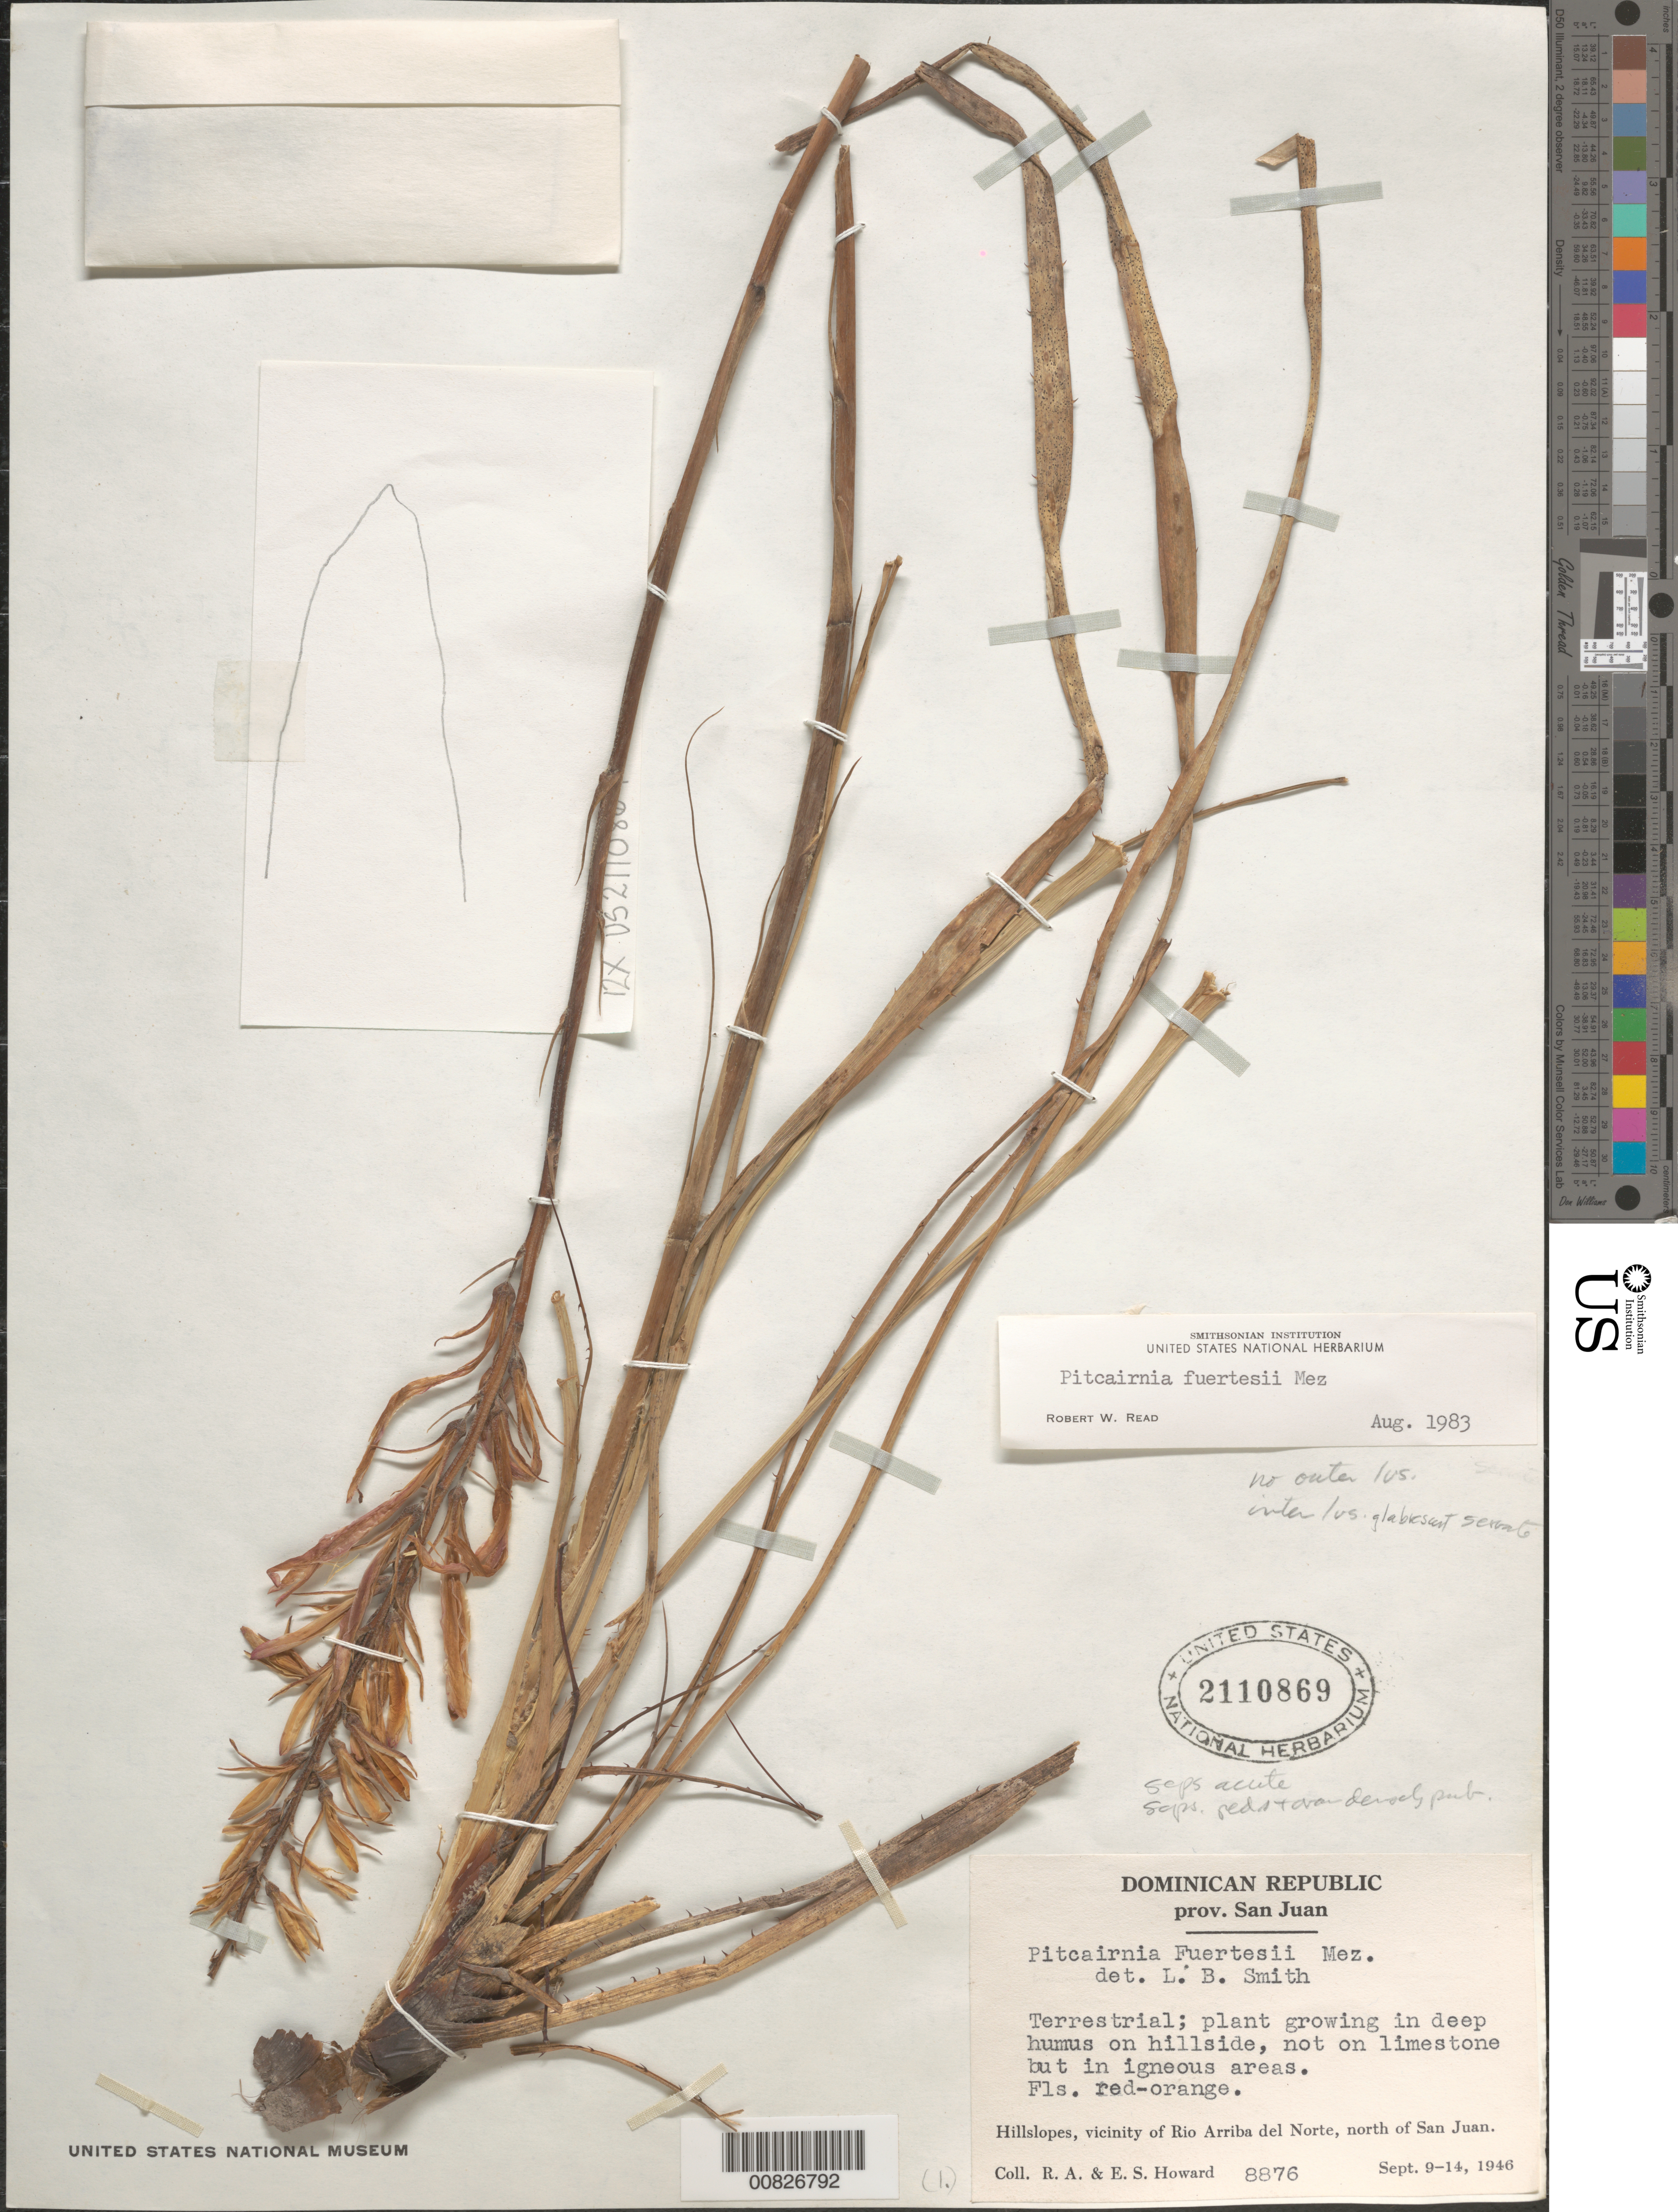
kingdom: Plantae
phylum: Tracheophyta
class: Liliopsida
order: Poales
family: Bromeliaceae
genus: Pitcairnia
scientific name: Pitcairnia fuertesii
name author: Mez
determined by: Read, Robert W., (US), NMNH (UNITED STATES)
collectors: R. A. Howard & E. S. Howard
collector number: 8876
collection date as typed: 09 Sep 1946 to 14 Sep 1946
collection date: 1946-09-09/1946-09-14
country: Dominican Republic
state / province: San Juan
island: Hispaniola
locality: Hillslopes, vicinity of Río Arriba del Norte, north of San Juan.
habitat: Deep humus on hillside, not on limestone but in igneous areas.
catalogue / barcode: US 2110869